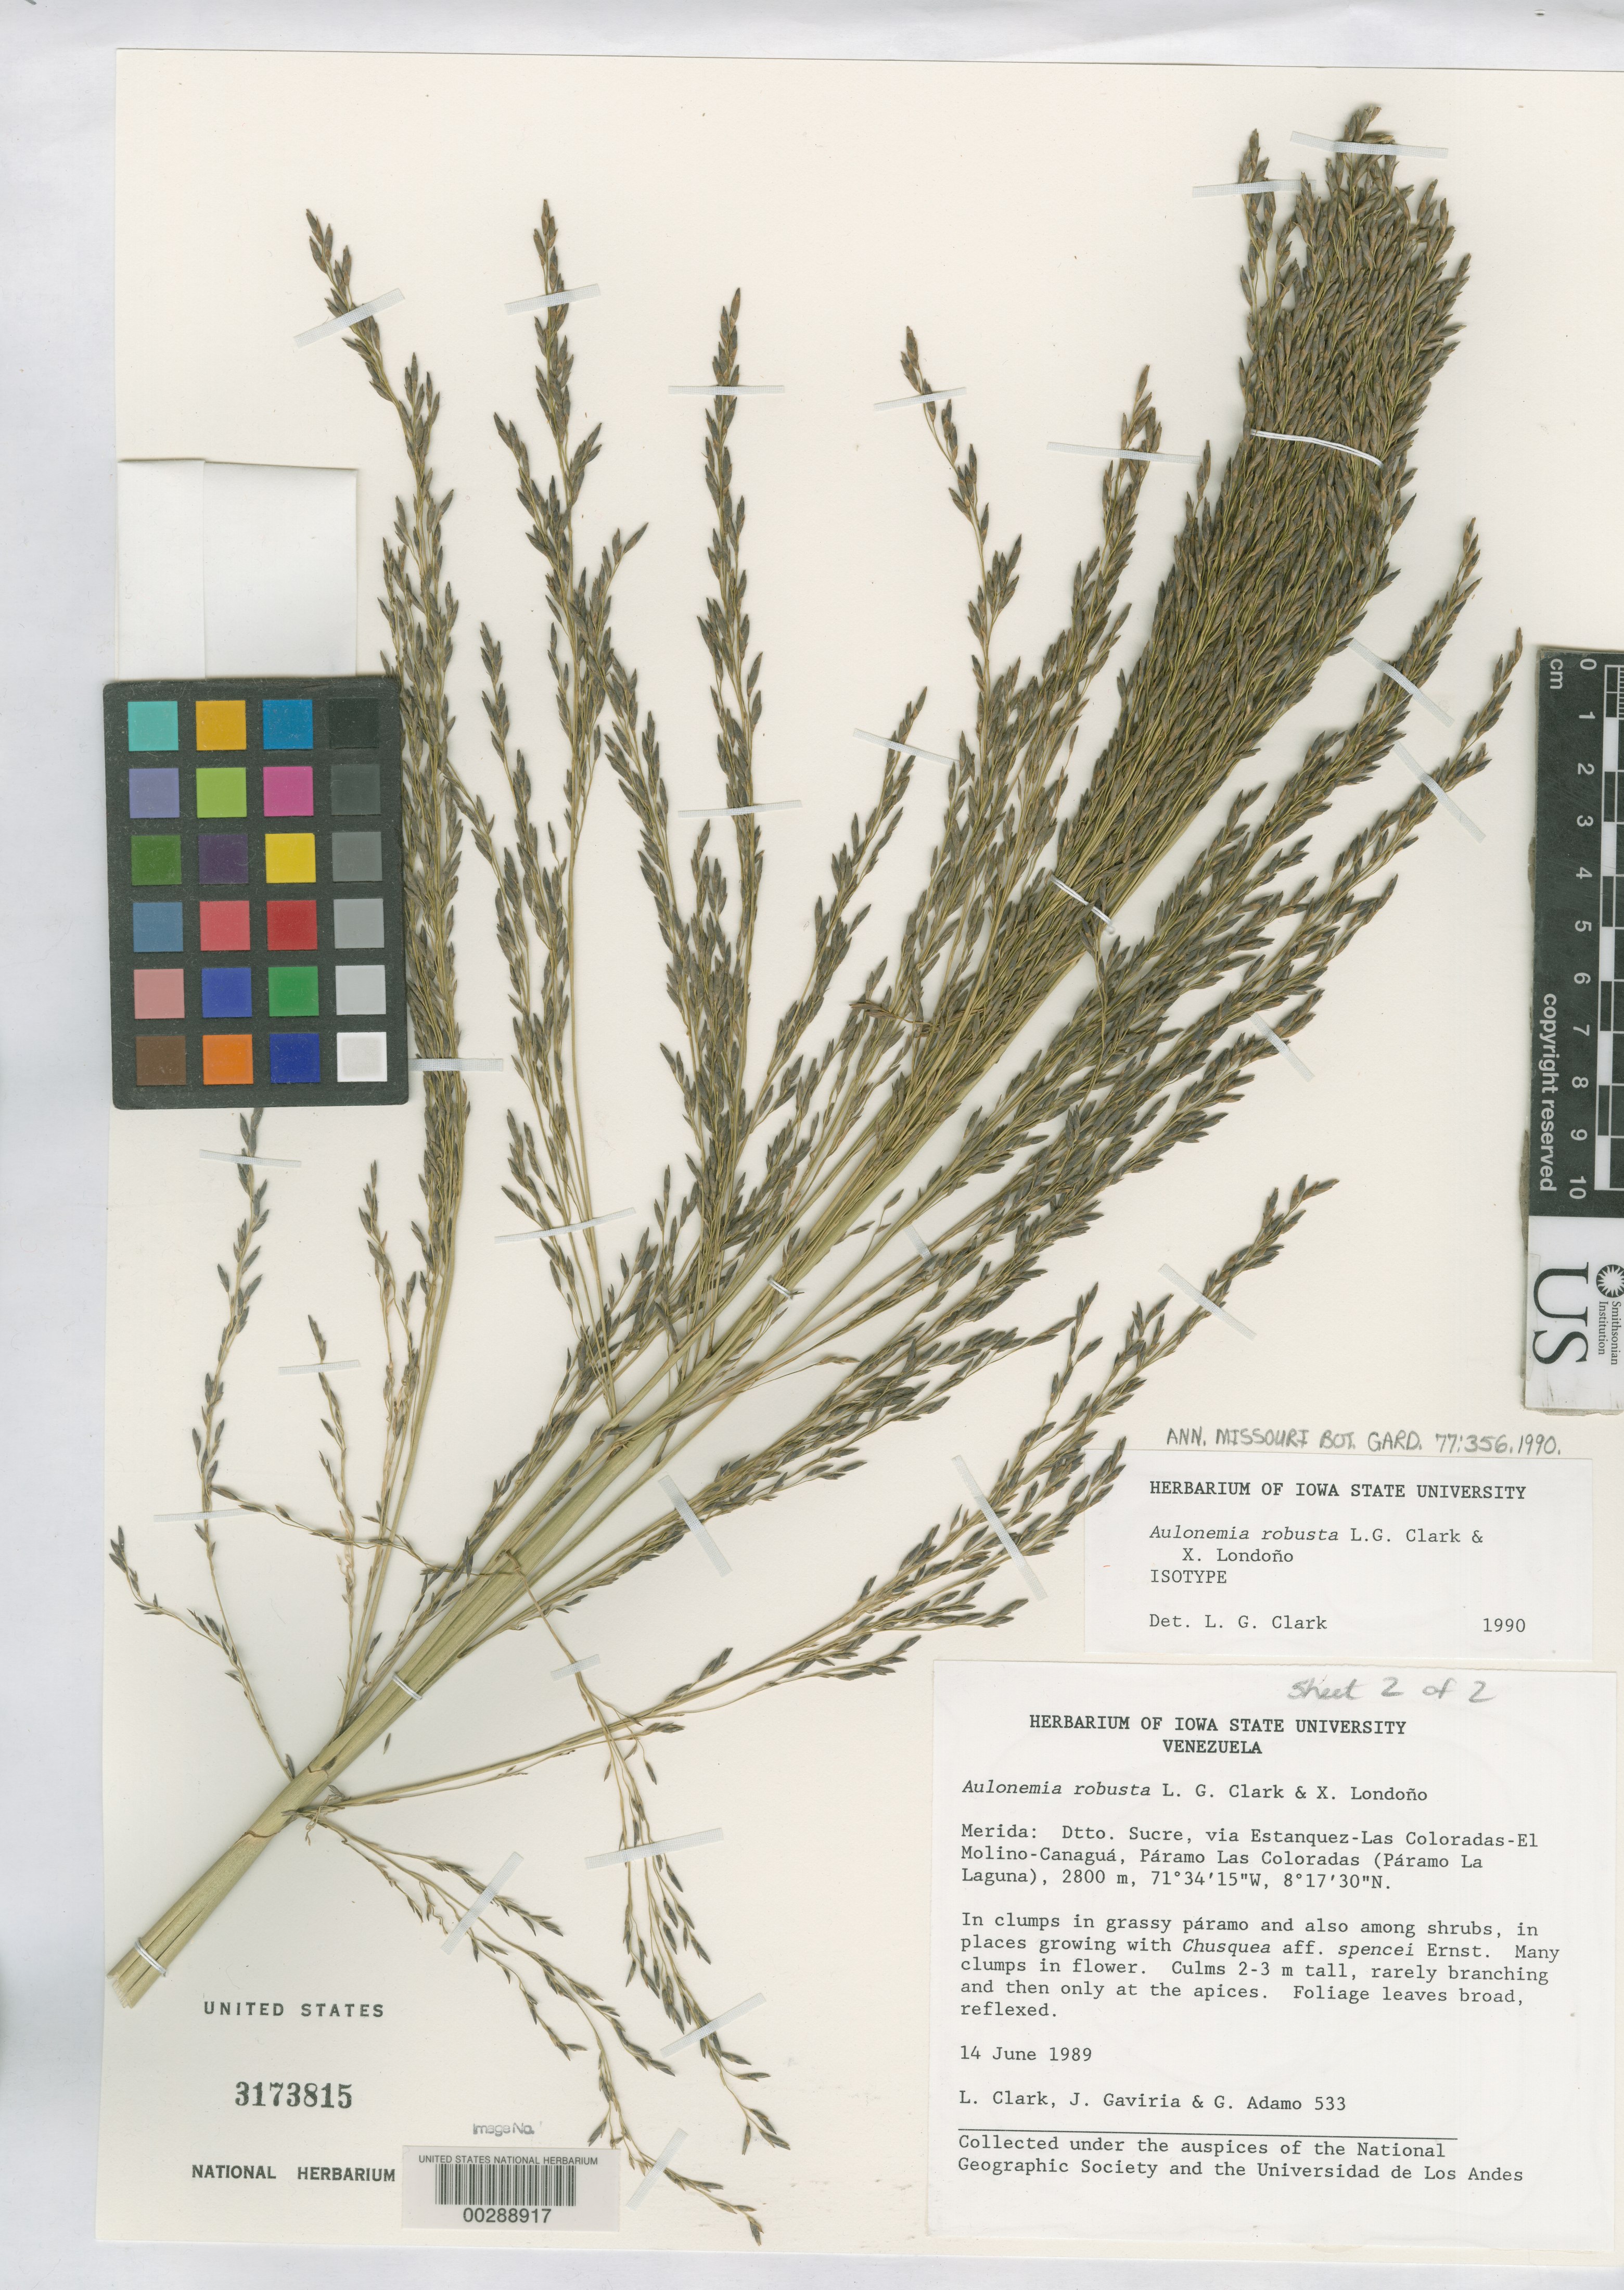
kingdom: Plantae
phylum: Tracheophyta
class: Liliopsida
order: Poales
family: Poaceae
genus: Aulonemia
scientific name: Aulonemia robusta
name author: L.G. Clark & Londoño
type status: Isotype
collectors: L. G. Clark, J. Gaviria & G. Adamo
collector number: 533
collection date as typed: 14 Jun 1983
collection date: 1983-06-14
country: Venezuela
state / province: Mérida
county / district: Sucre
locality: Via Estranquez-las Coloradas-el Molino-Canagua, between Estranquez and las Coloradas.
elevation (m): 2800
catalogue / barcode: US 3173815